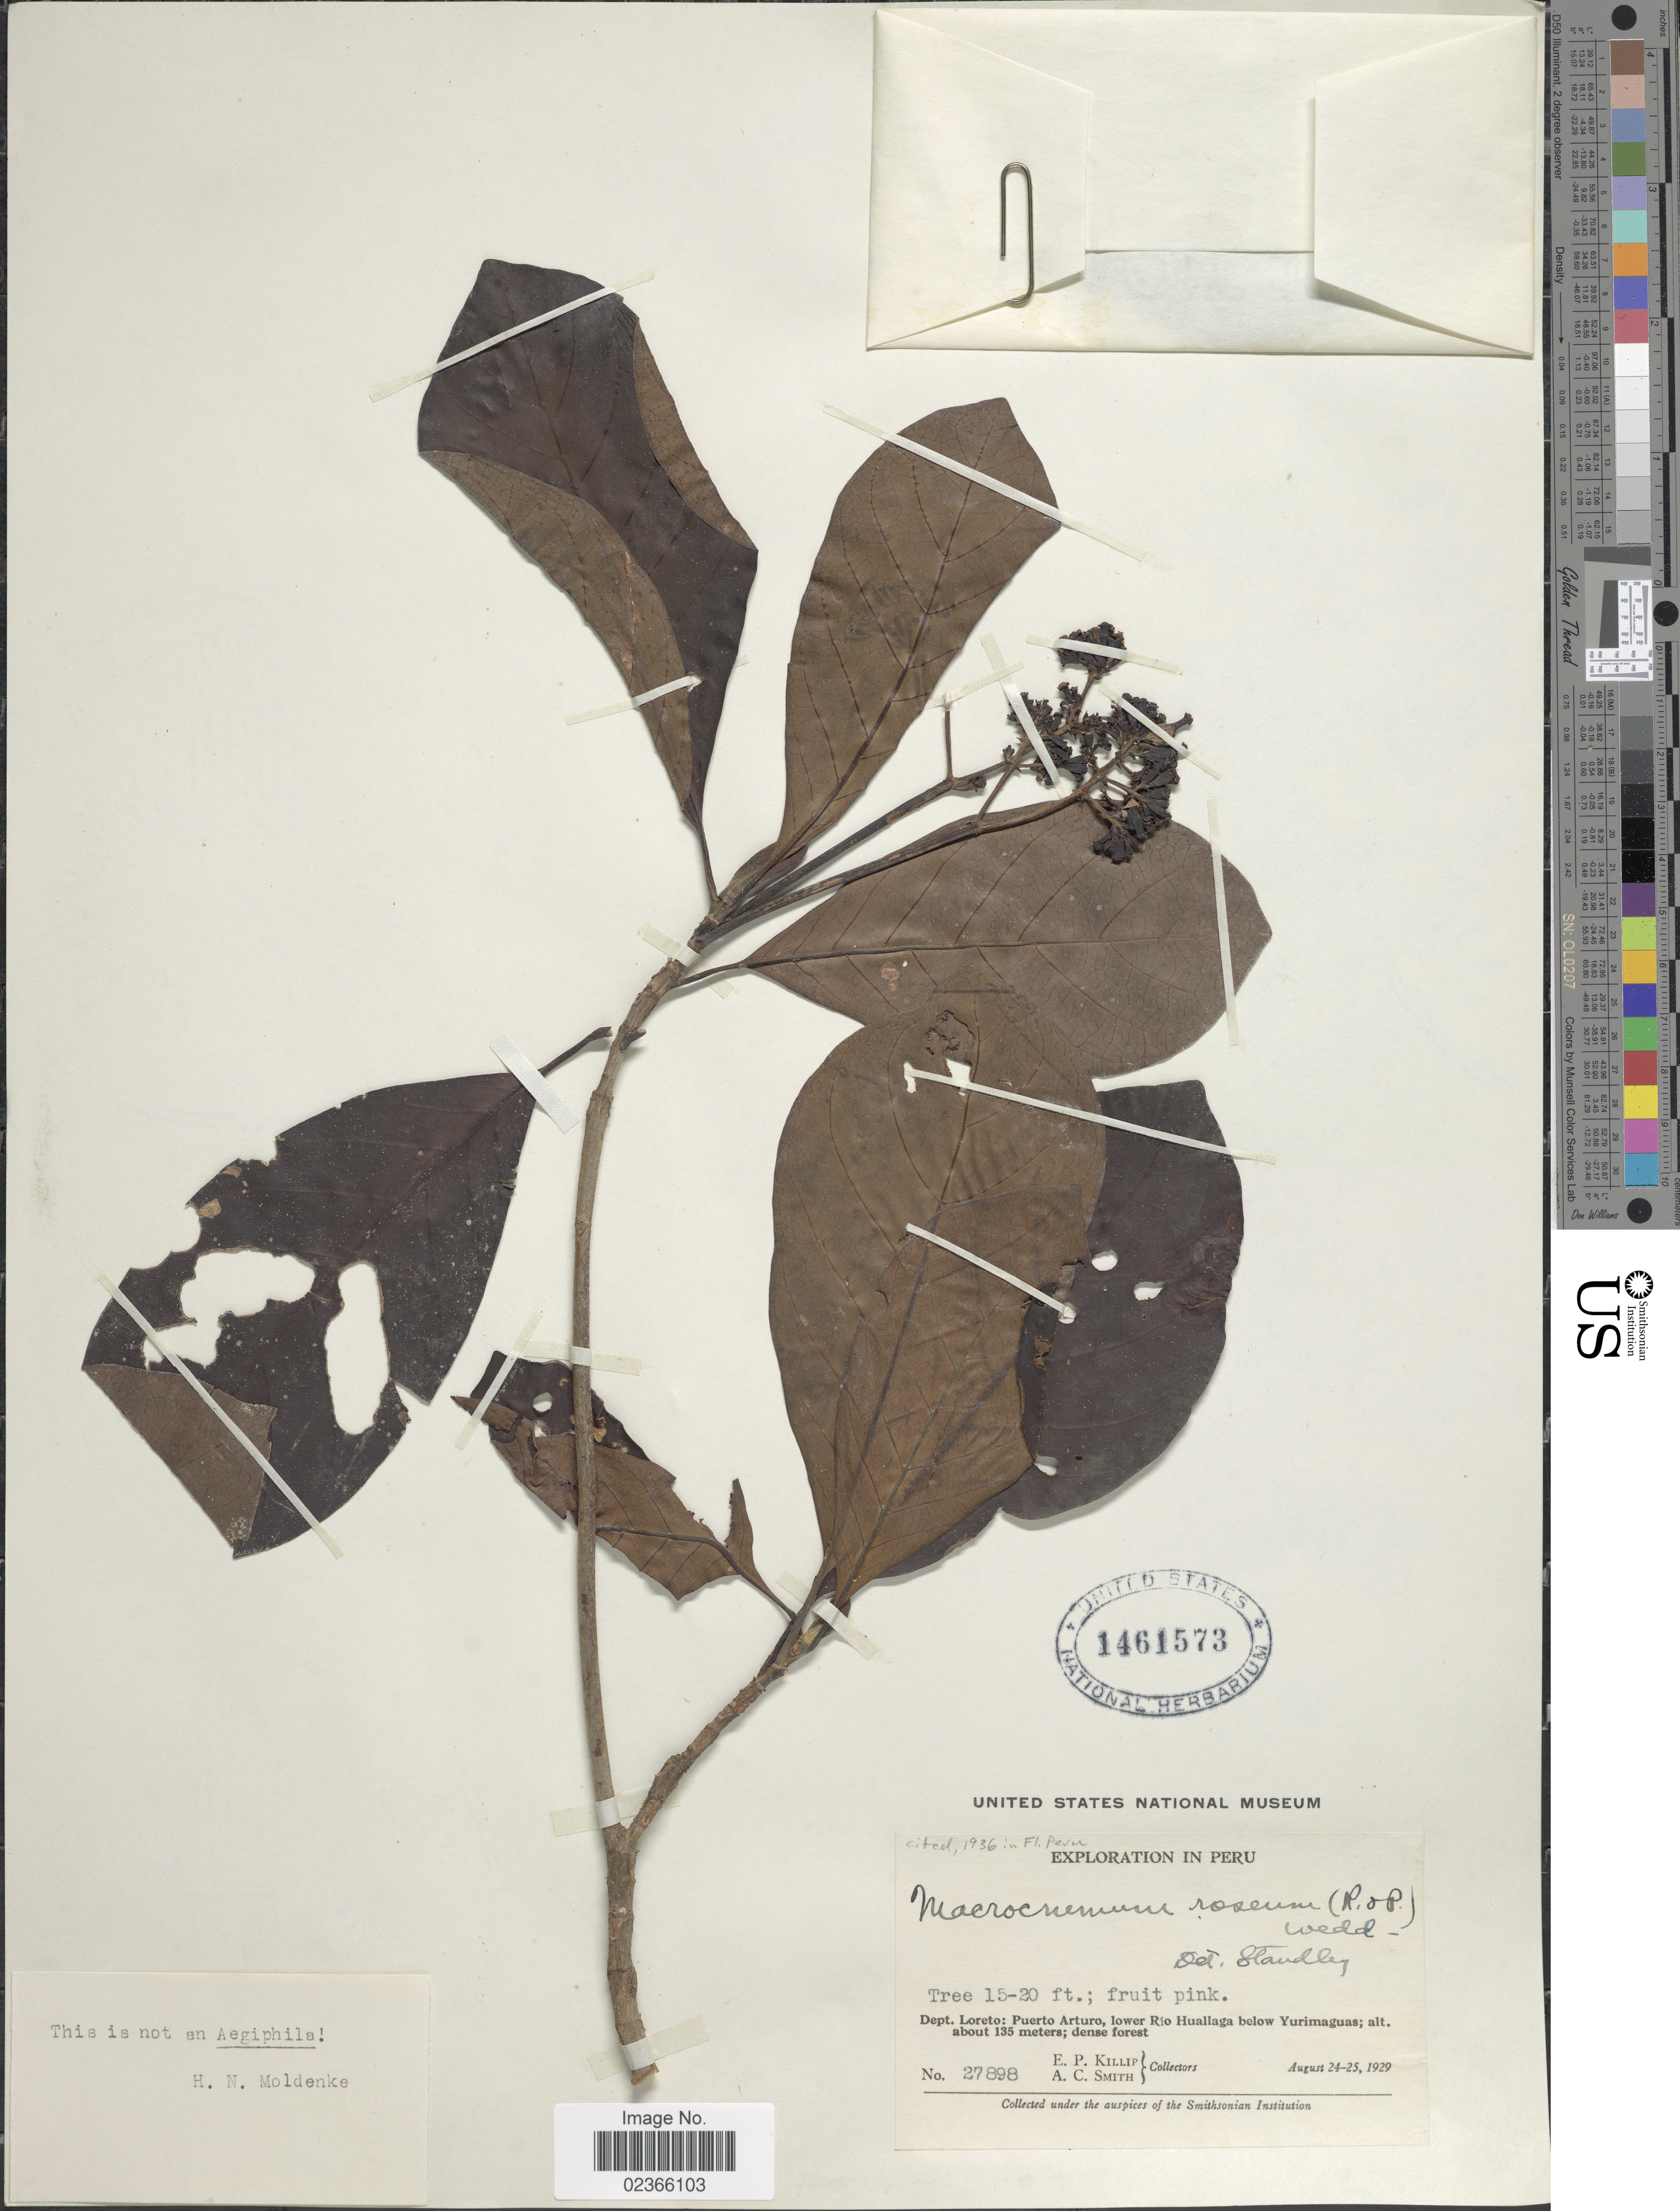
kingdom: Plantae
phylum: Tracheophyta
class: Magnoliopsida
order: Gentianales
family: Rubiaceae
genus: Macrocnemum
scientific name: Macrocnemum roseum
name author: (Ruiz & Pav.) Wedd.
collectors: E. P. Killip & A. C. Smith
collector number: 27898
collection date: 1929-08-24/1929-08-25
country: Peru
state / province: Loreto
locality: Dept. Loreto: Puerto Arturo, lower Rio Huallaga below Yurimaguas about 135 meters.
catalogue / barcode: US 1461573